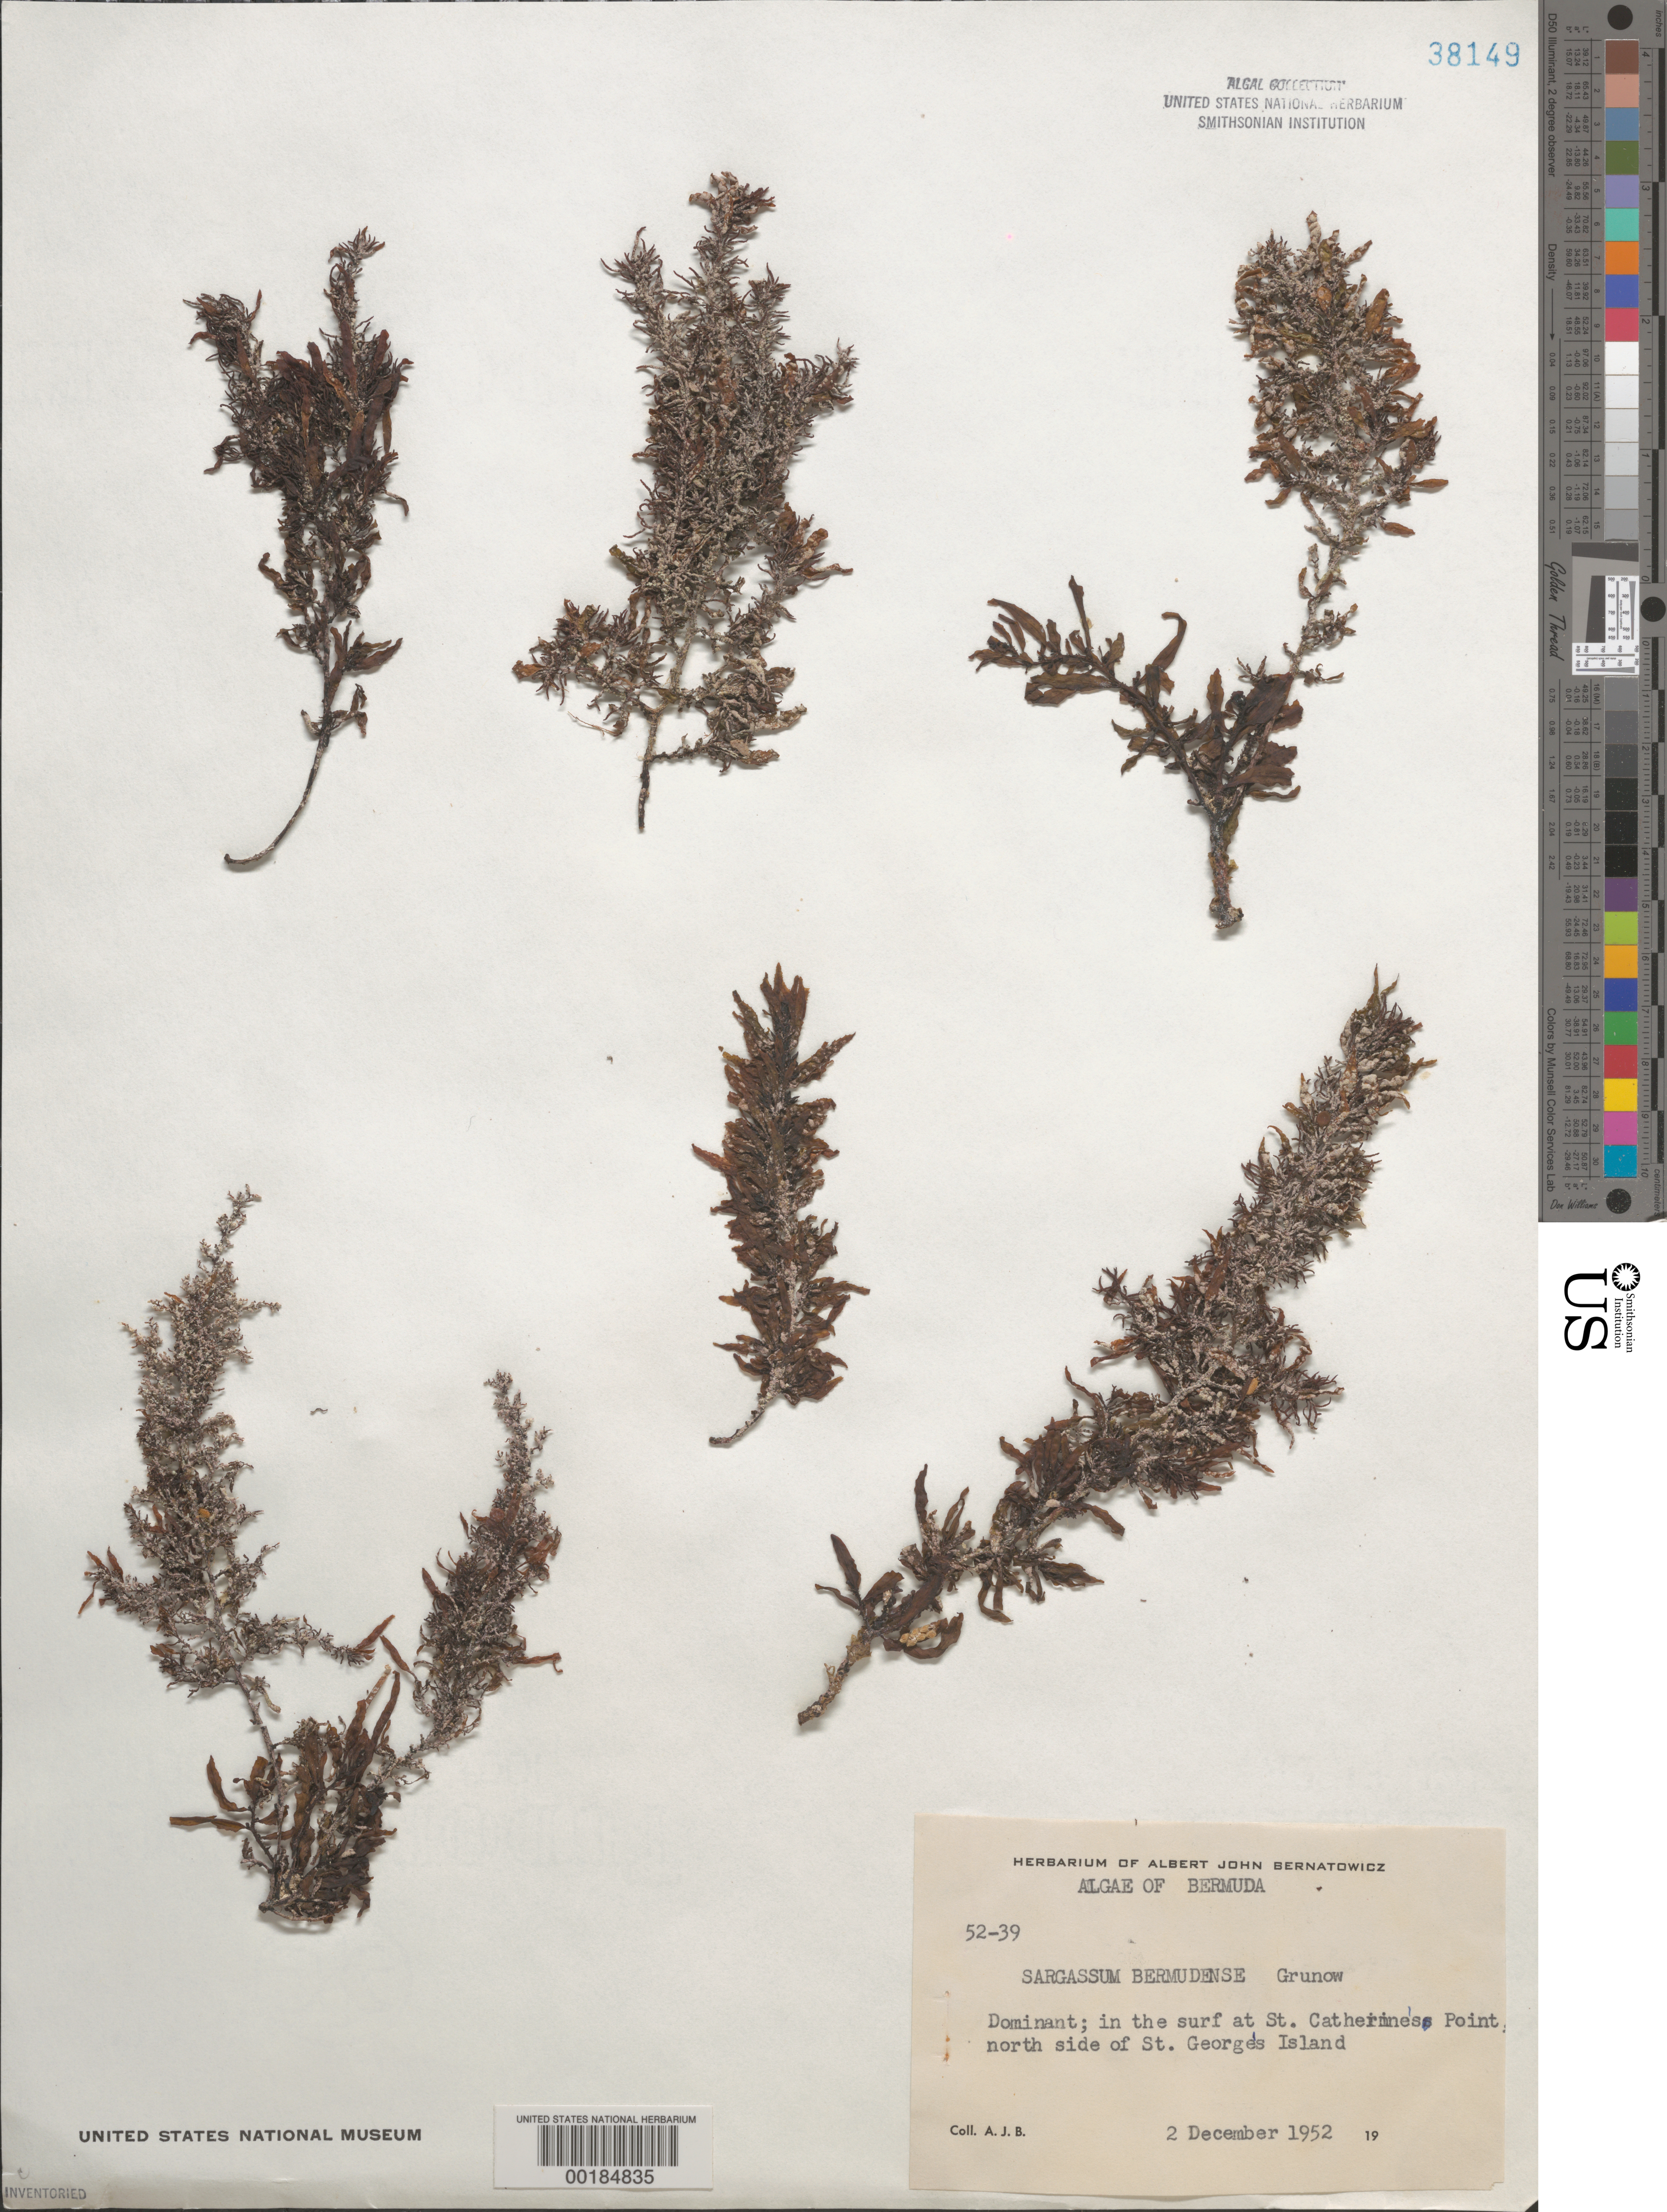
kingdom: Chromista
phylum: Ochrophyta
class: Phaeophyceae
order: Fucales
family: Sargassaceae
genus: Sargassum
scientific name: Sargassum bermudense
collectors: A. Bernatowicz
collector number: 52-39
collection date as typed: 02 Dec 1952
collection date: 1952-12-02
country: Bermuda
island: St. George's Island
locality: St. Catherines Point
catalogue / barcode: US 38149